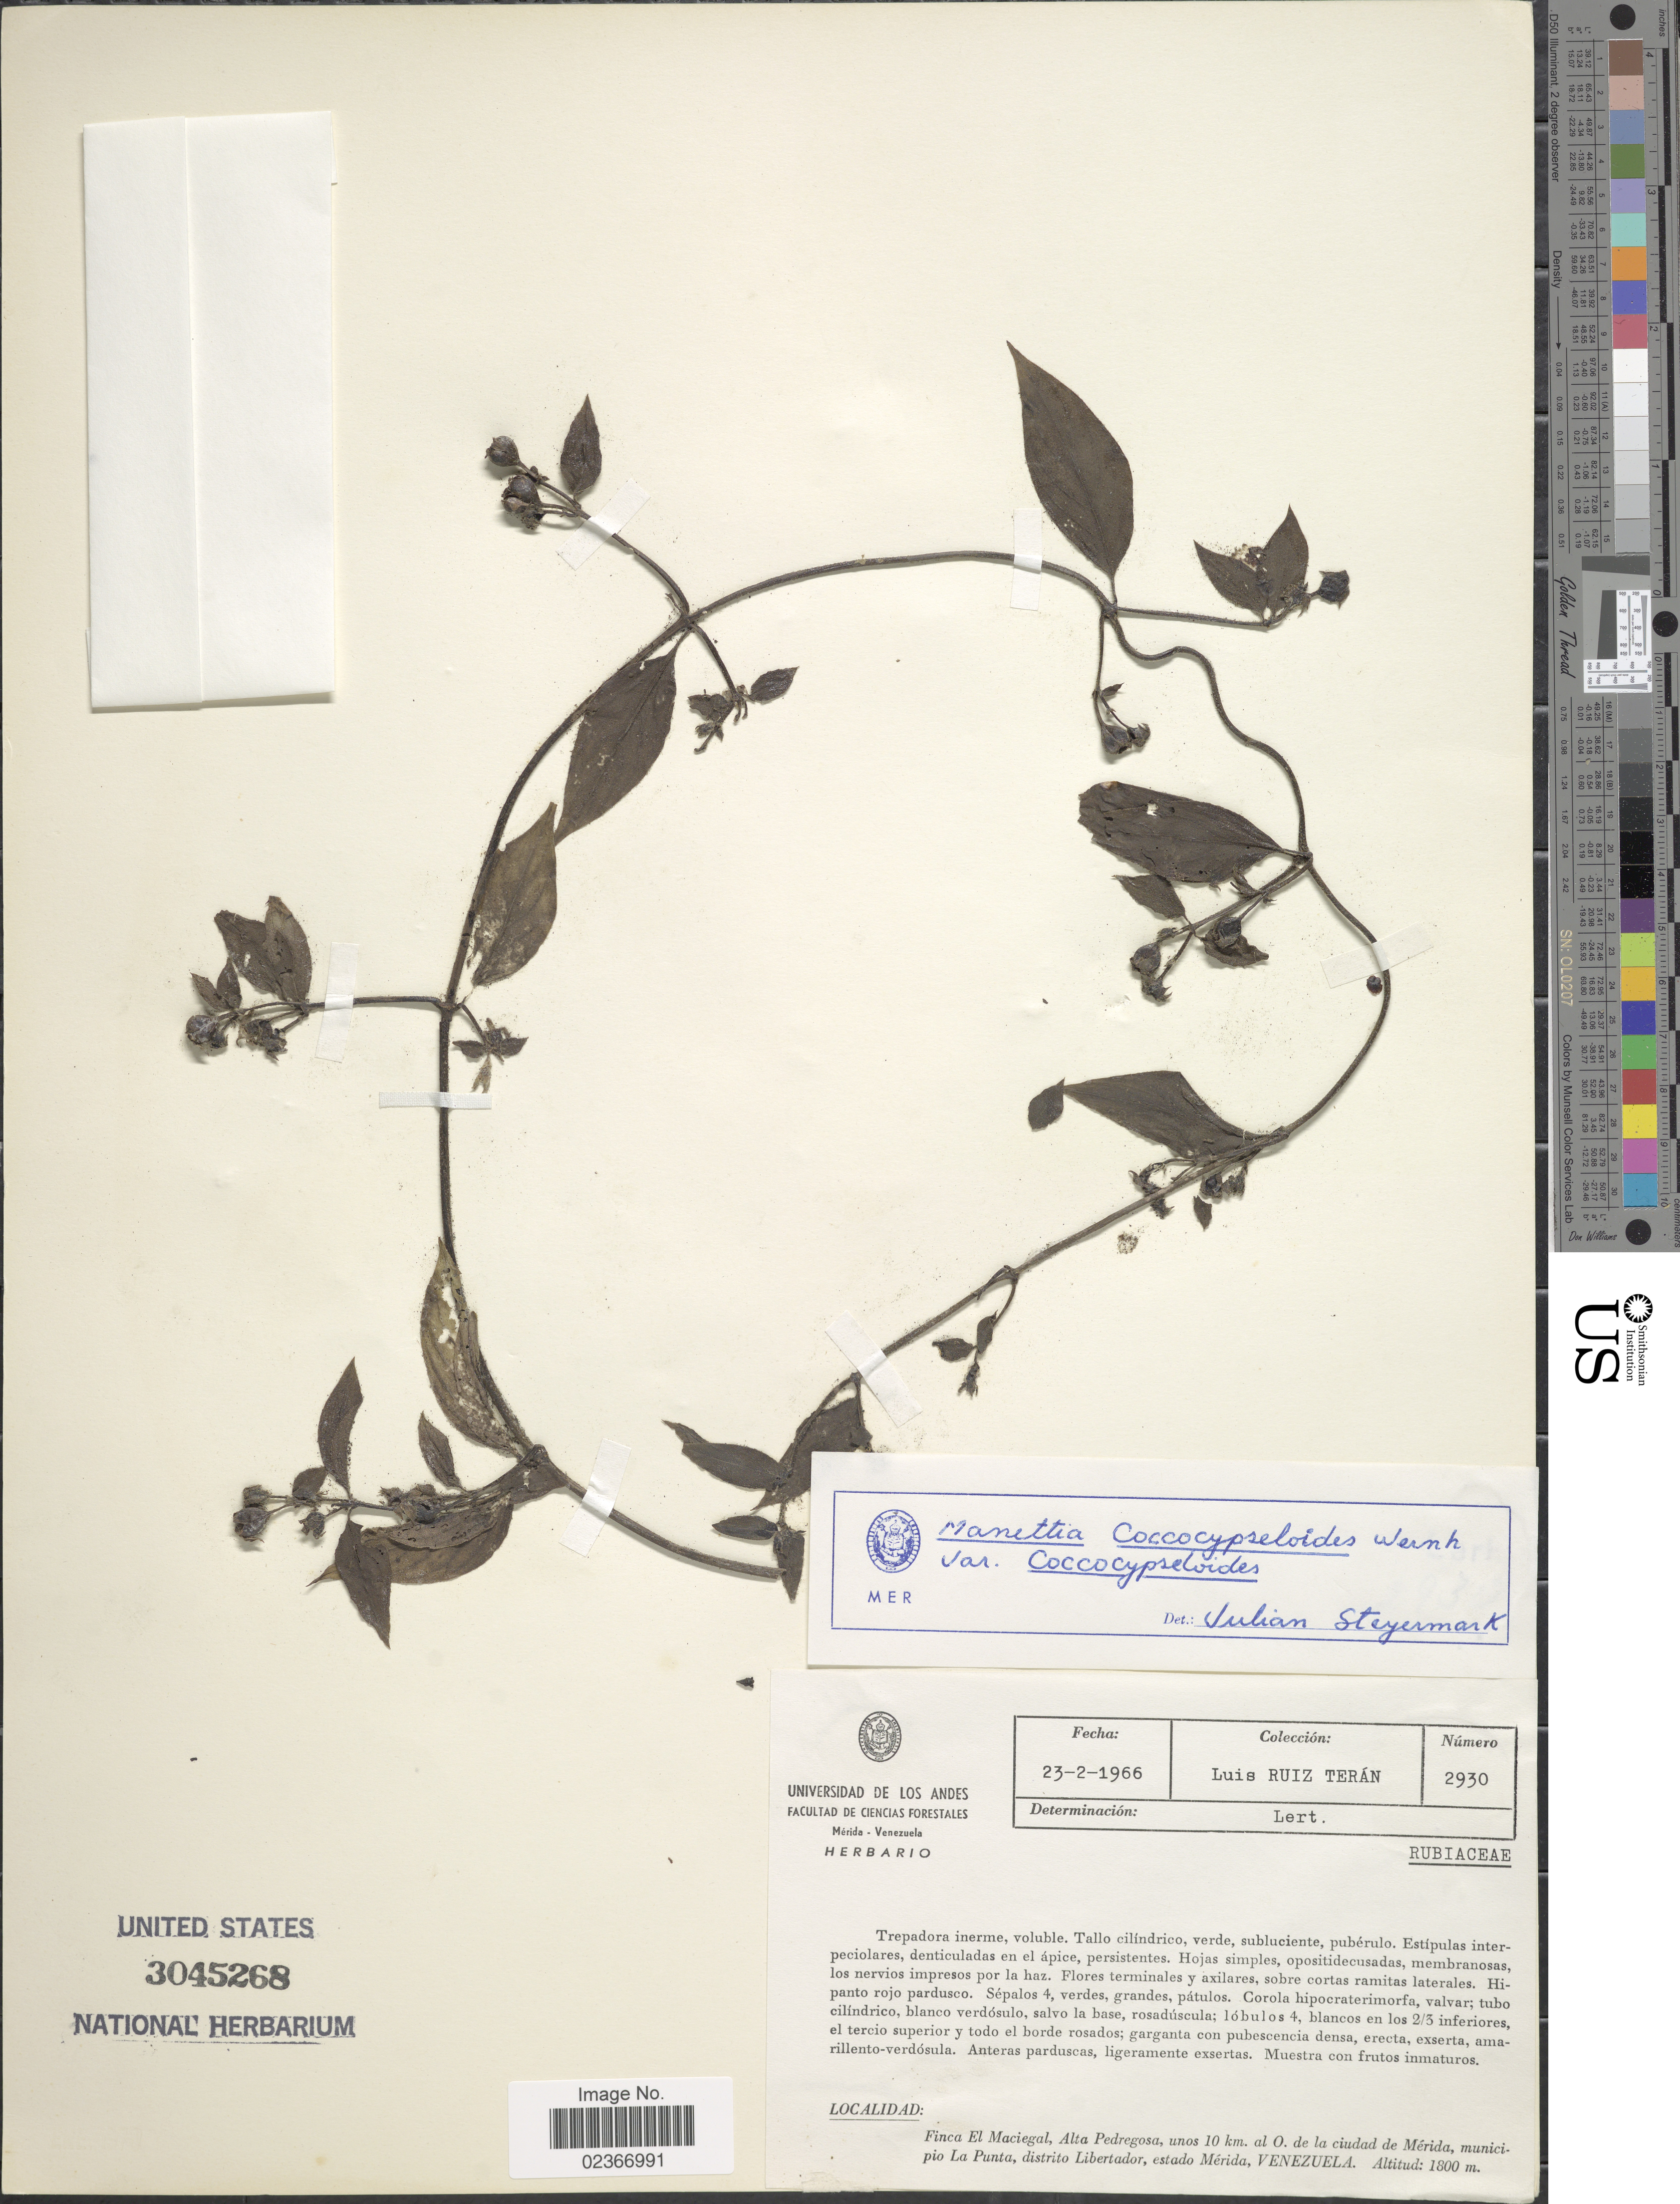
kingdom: Plantae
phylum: Tracheophyta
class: Magnoliopsida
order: Gentianales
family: Rubiaceae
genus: Manettia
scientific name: Manettia coccocypseloides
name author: Wernham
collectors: L. E. Ruíz-Terán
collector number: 2930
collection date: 1966-02-23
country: Venezuela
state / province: Mérida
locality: Finca El Maciegal, Alta Pedregosa, unos 10 km. al O. de la cuidad de Merida, municipio La Punta, distrito Libertador, estado Merida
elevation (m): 1800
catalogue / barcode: US 3045268